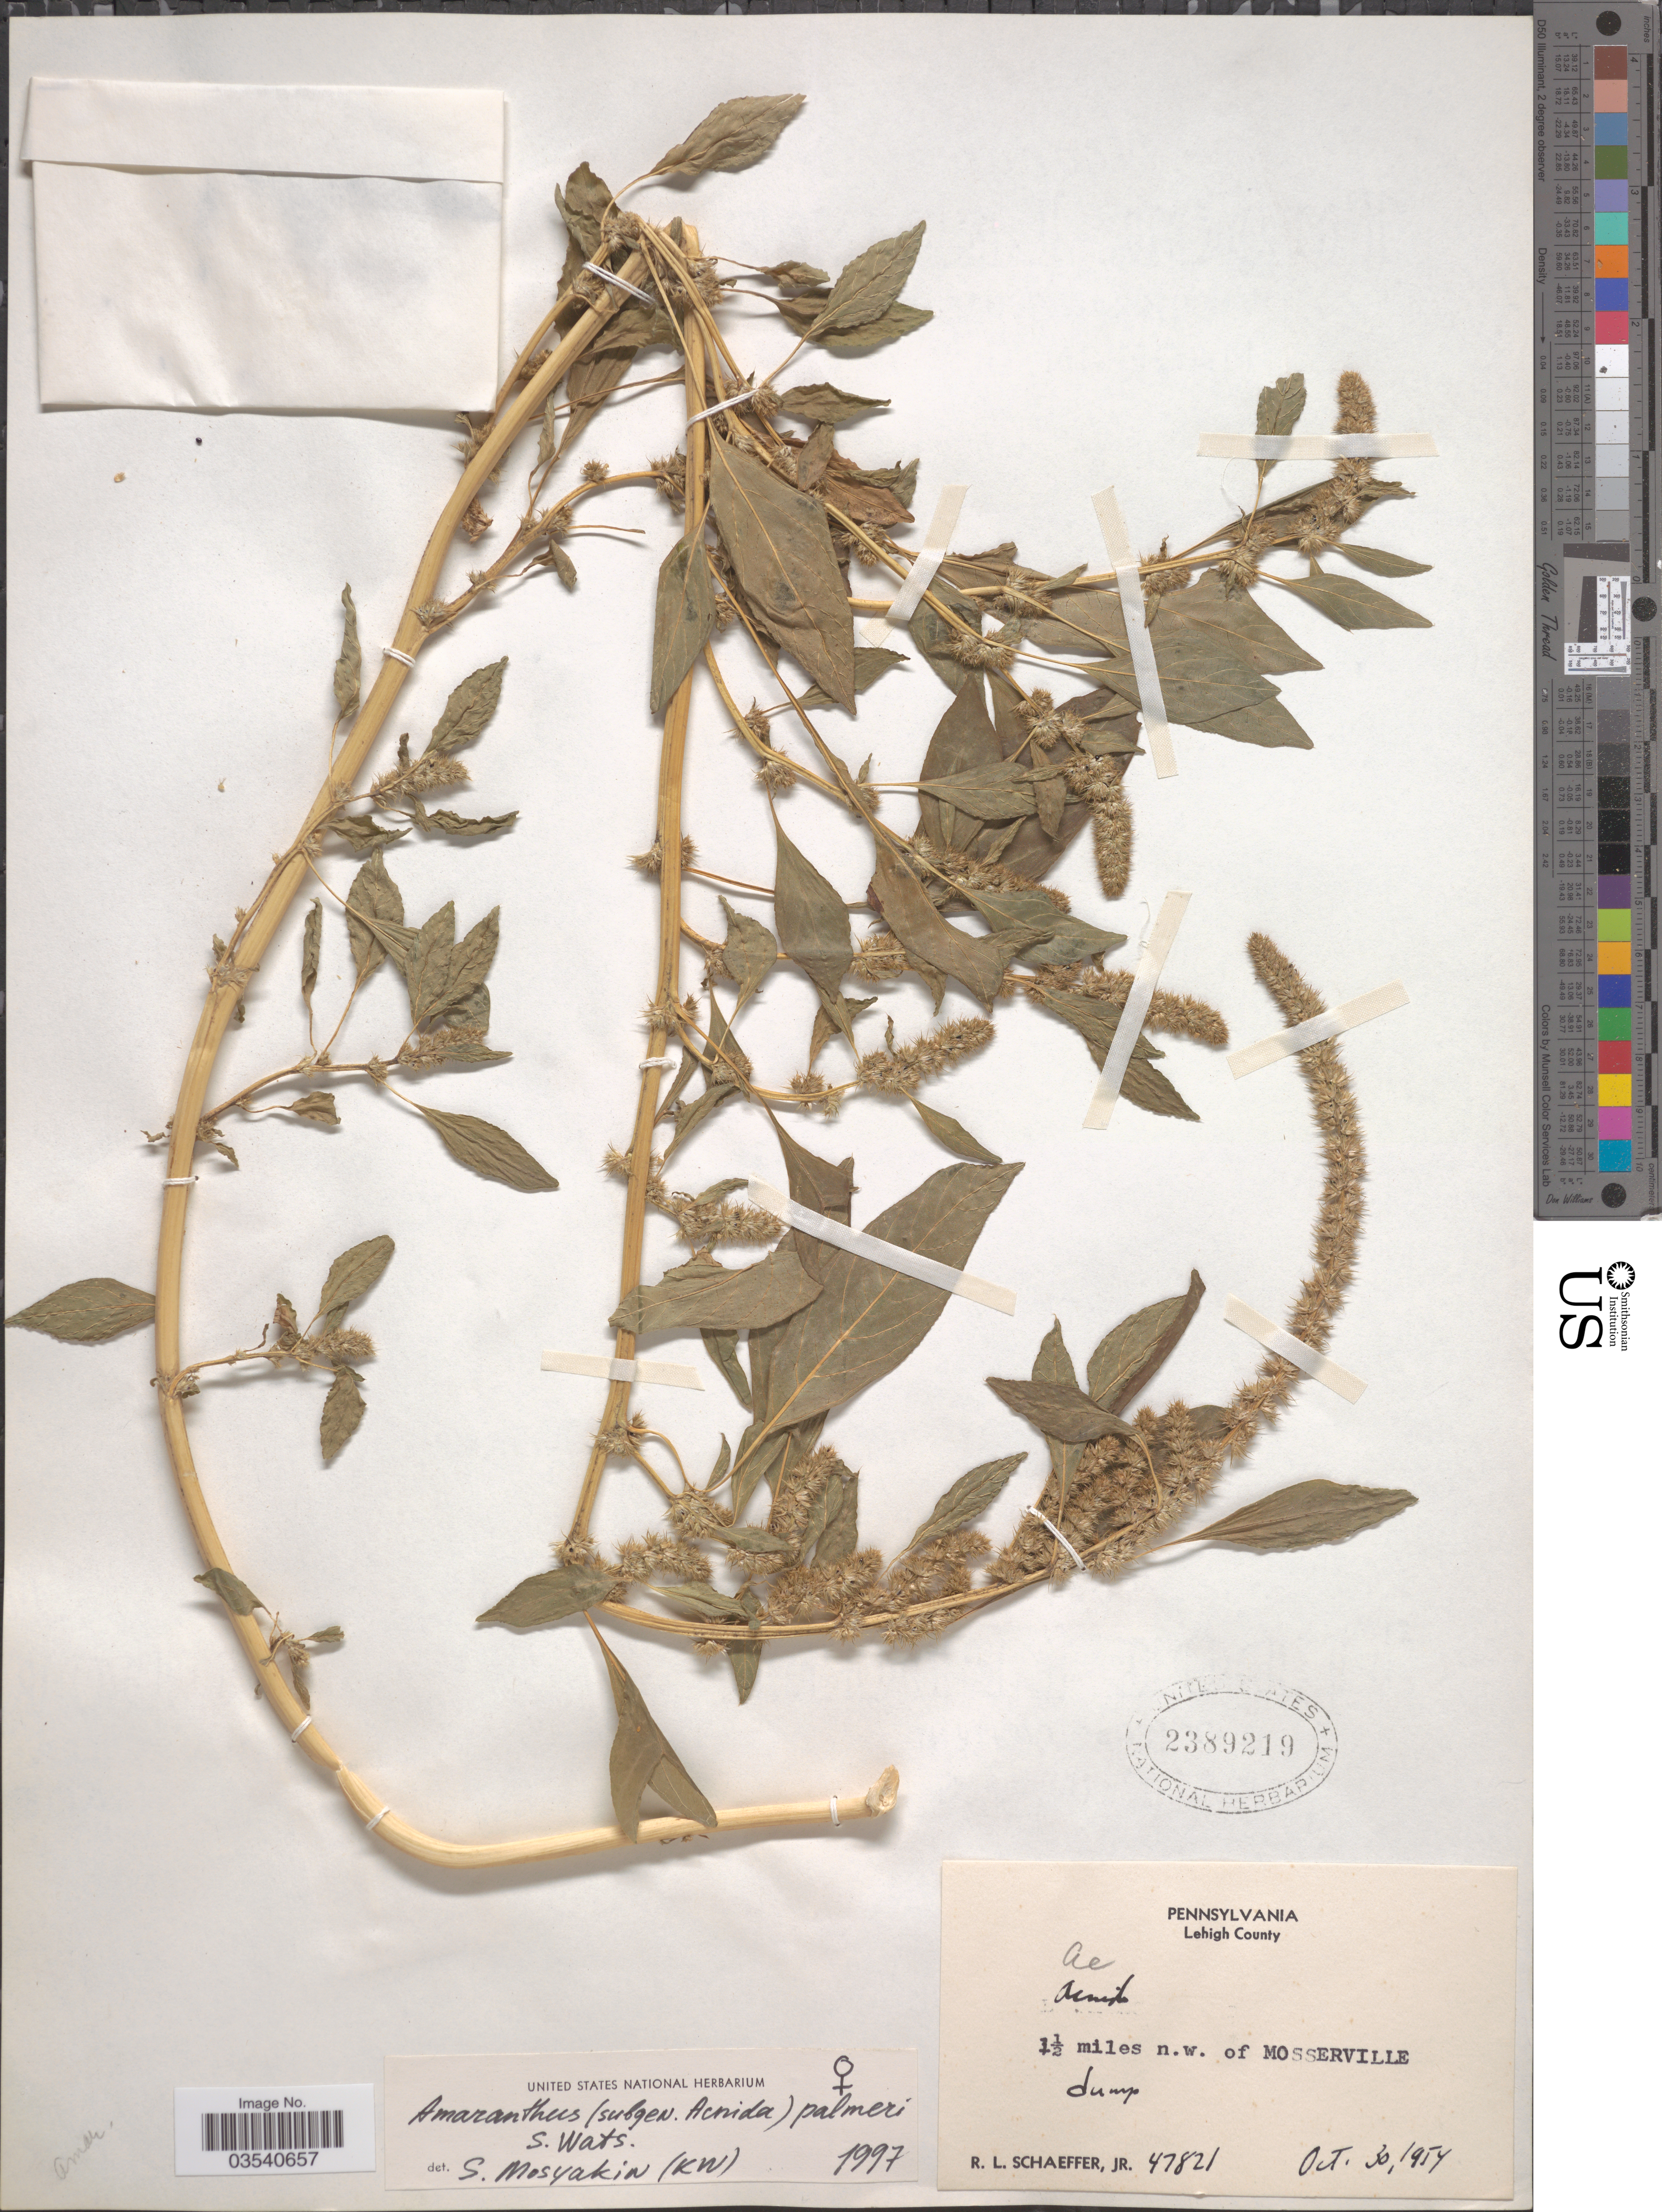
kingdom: Plantae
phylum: Tracheophyta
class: Magnoliopsida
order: Caryophyllales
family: Amaranthaceae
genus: Amaranthus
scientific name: Amaranthus palmeri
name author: S. Watson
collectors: R. L. Schaeffer Jr.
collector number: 47821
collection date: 1954-10-30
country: United States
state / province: Pennsylvania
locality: Lehigh County. 1½ miles n.w. of Mosserville.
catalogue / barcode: US 2389219